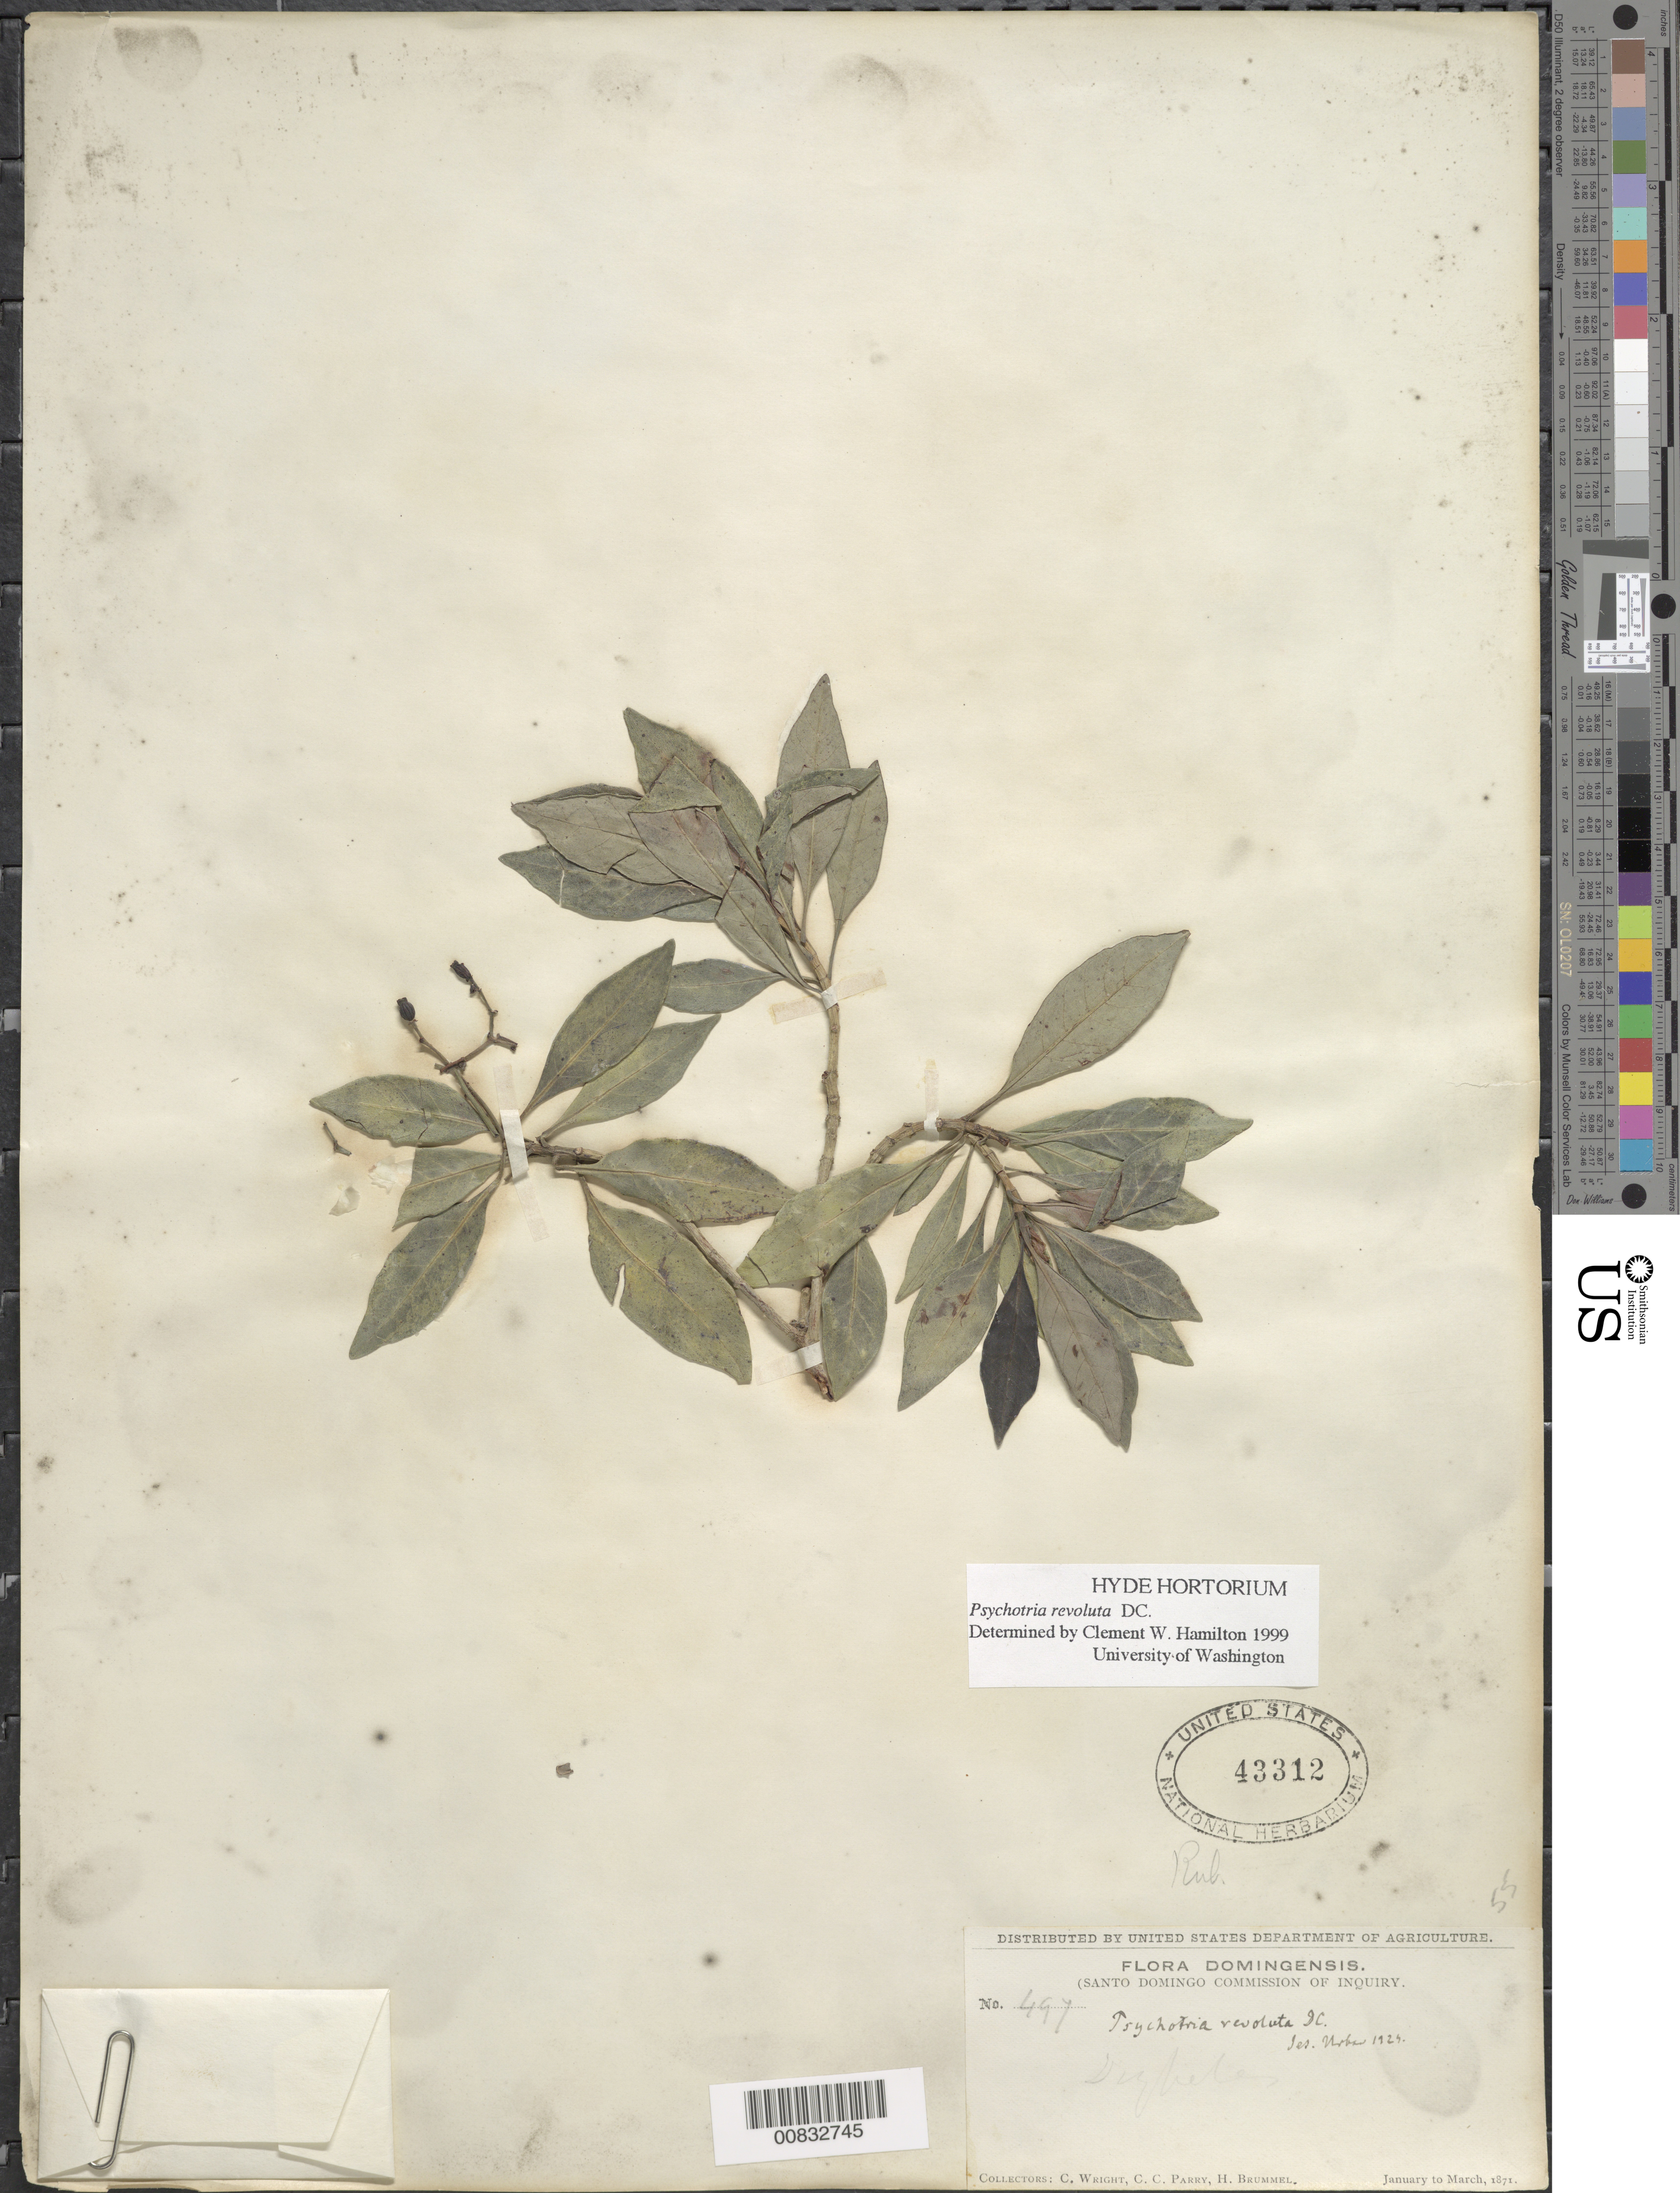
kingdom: Plantae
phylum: Tracheophyta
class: Magnoliopsida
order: Gentianales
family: Rubiaceae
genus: Psychotria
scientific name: Psychotria revoluta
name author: DC.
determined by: Hamilton, C. W.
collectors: C. Wright, C. C. Parry & H. Brummel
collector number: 497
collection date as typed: Jan 1871 to -- Mar 1871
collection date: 1871-01/1871-03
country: Dominican Republic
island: Hispaniola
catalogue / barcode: US 43312